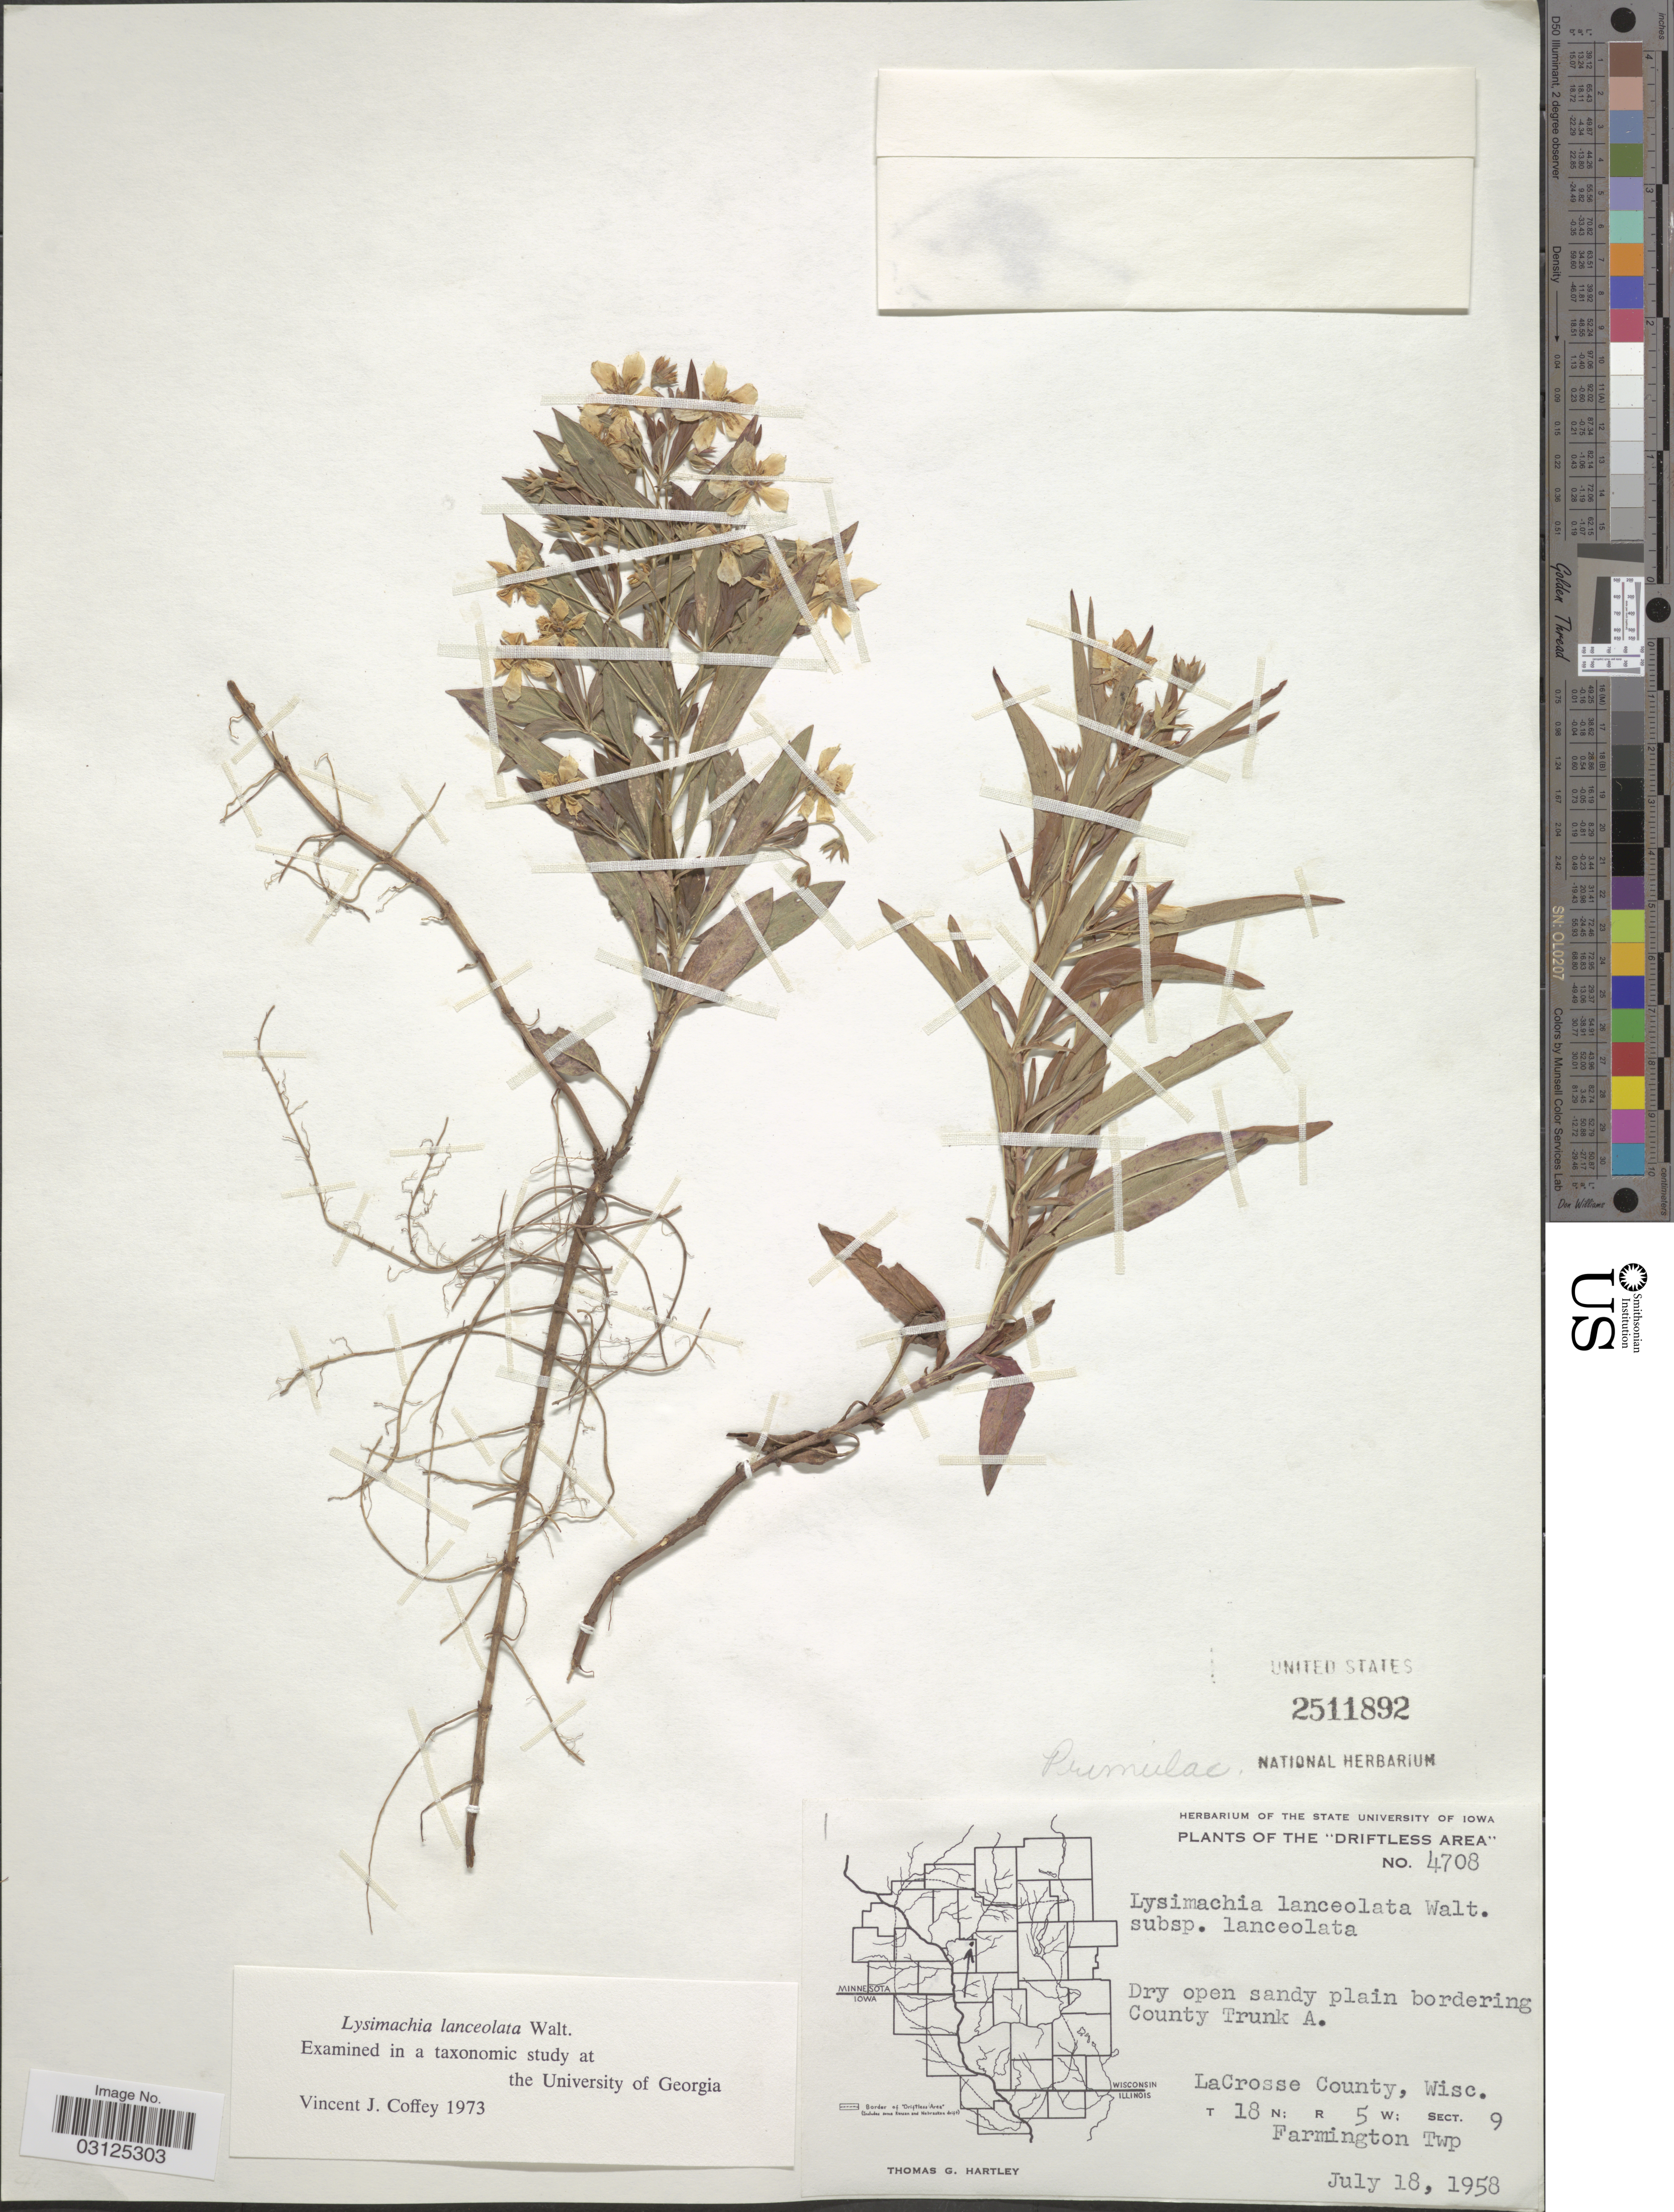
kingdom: Plantae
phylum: Tracheophyta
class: Magnoliopsida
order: Ericales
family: Primulaceae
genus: Steironema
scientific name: Steironema lanceolatum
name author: (Walter) A. Gray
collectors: T. G. Hartley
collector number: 4708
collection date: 1958-07-18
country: United States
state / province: Wisconsin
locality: The 'Driftless' Area. Dry open sandy plain bordering County Trunk A. LaCrosse County, T18 N; R 5 W; Sect. 9 Farmington Twp.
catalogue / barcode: US 2511892